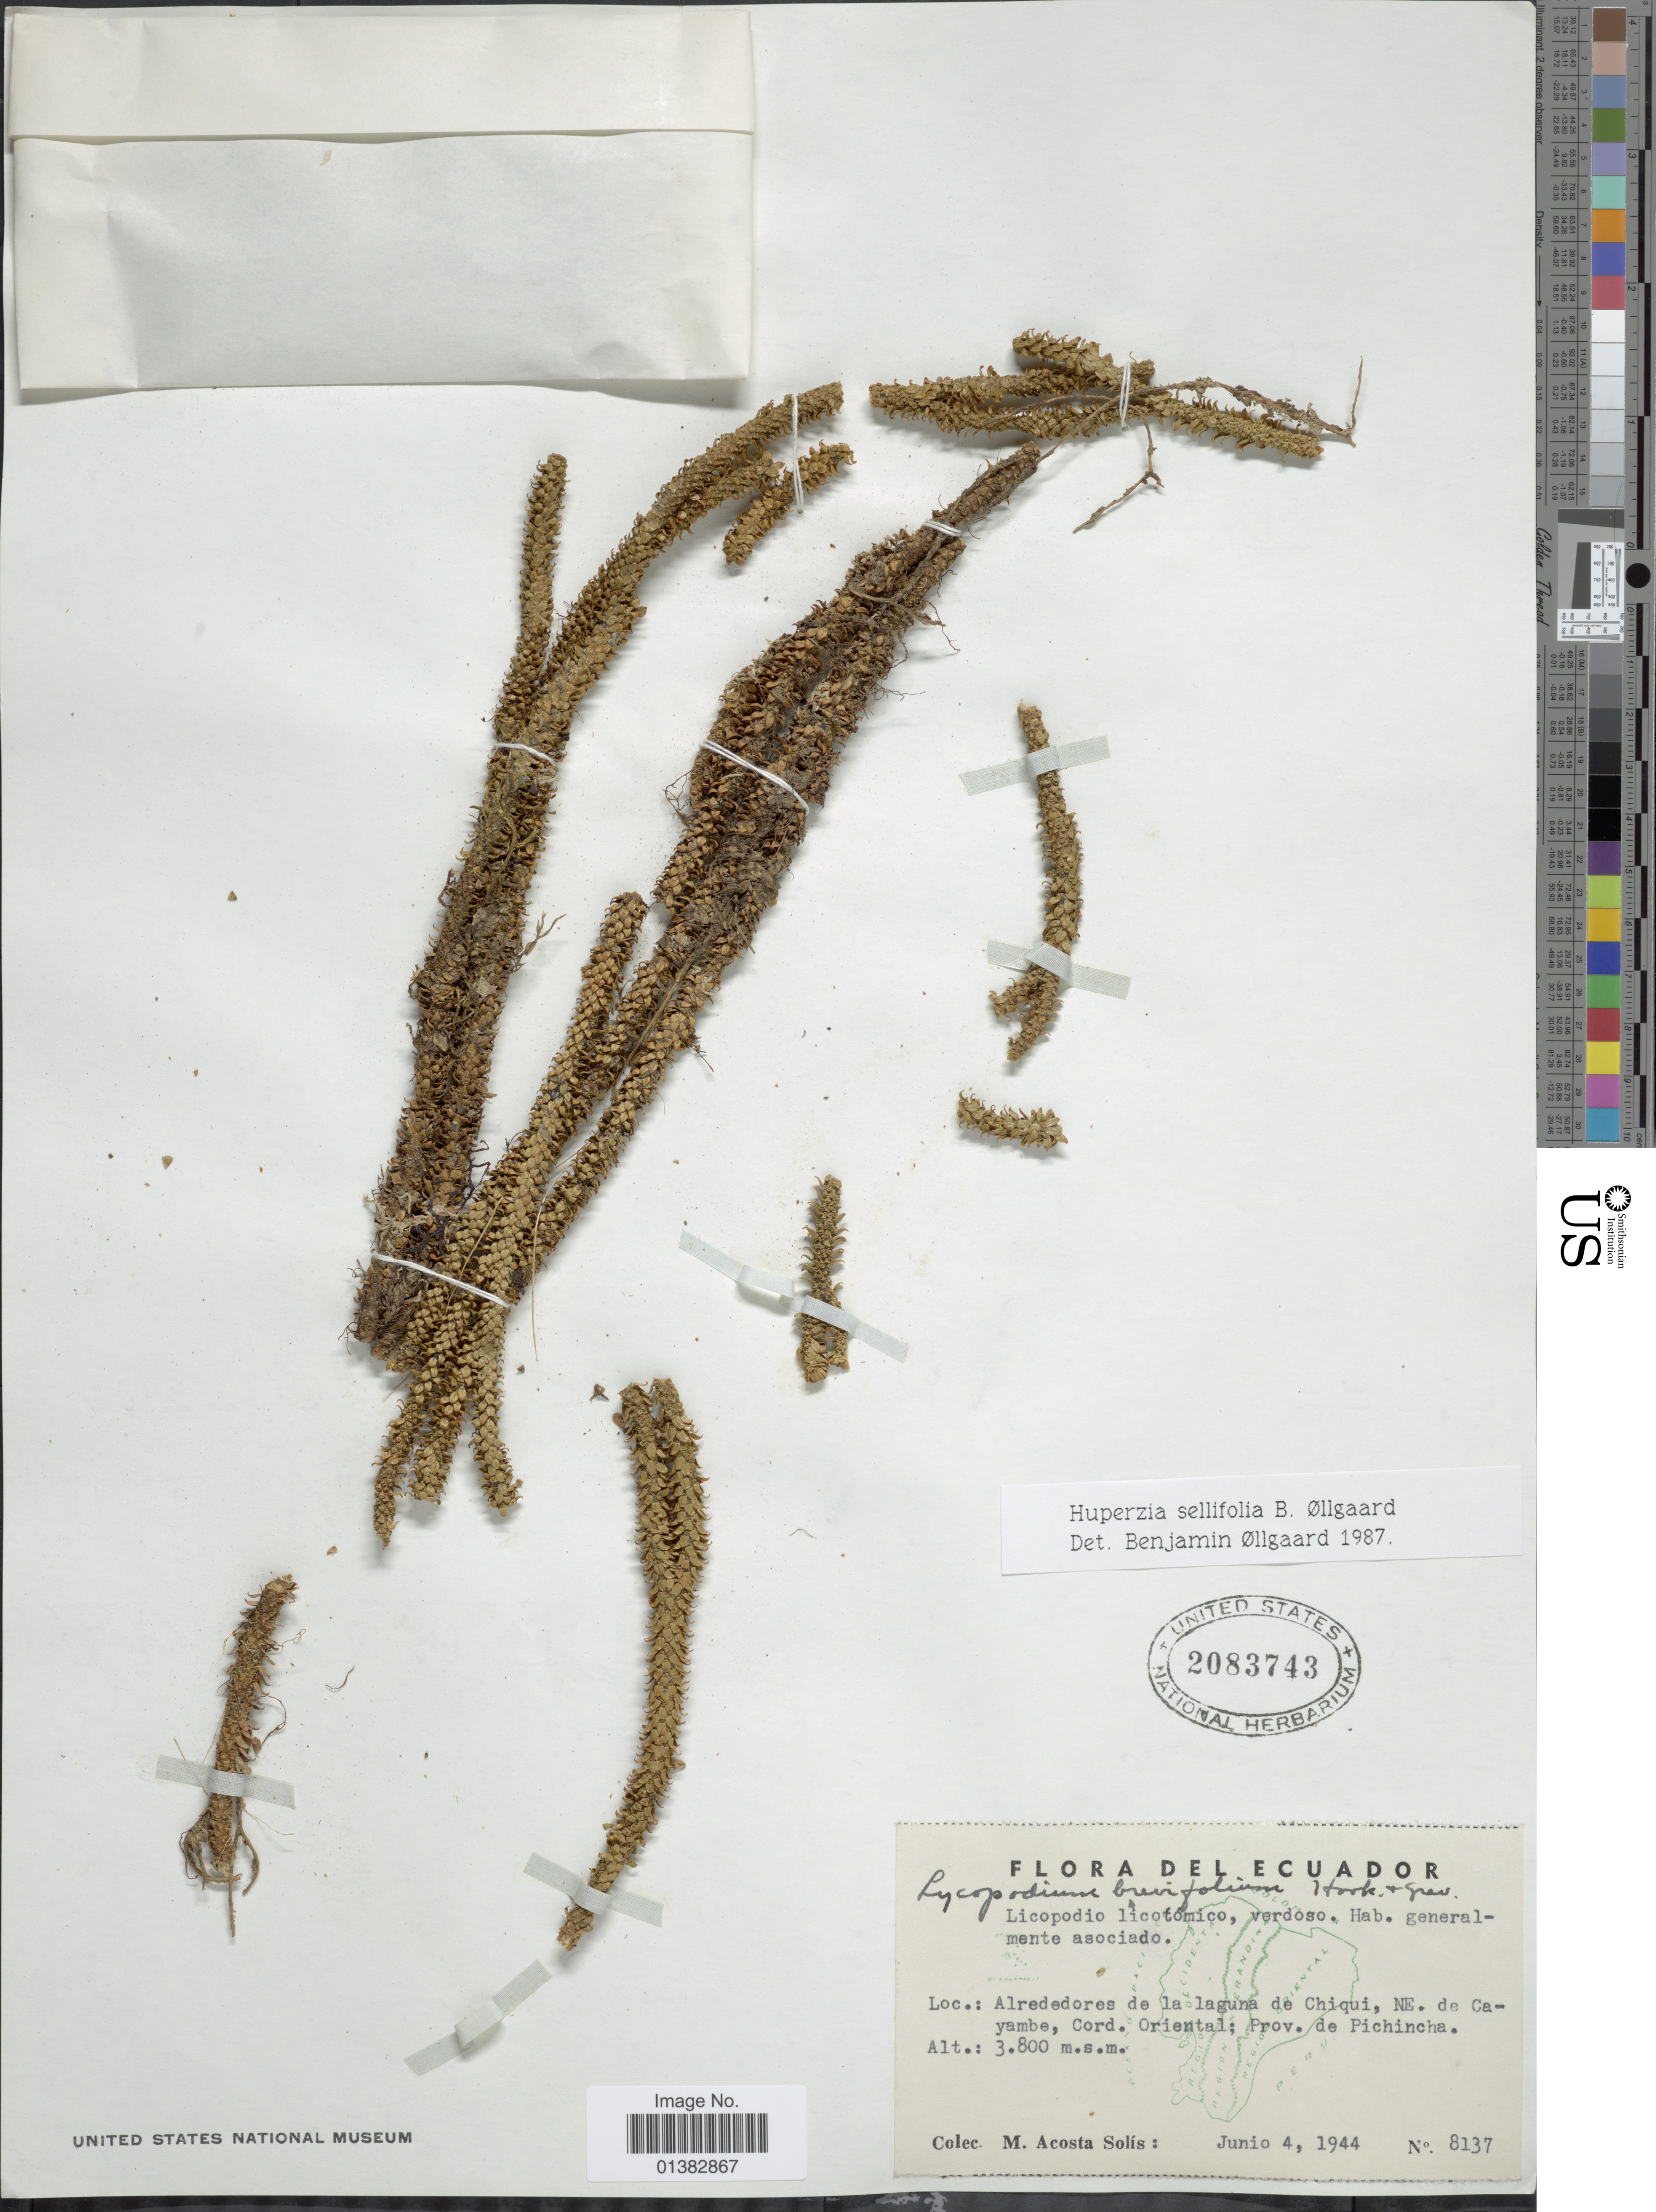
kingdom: Plantae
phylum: Tracheophyta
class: Lycopodiopsida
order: Lycopodiales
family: Lycopodiaceae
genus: Phlegmariurus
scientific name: Phlegmariurus sellifolius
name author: (B. Øllg.) B. Øllg.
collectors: M. Acosta Solis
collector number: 8137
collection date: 1944-06-04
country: Ecuador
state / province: Pichincha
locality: Alrededores de la laguna de Chiqui, NE. de Cayambe, Cord. Oriental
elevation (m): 3800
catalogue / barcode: US 2083743